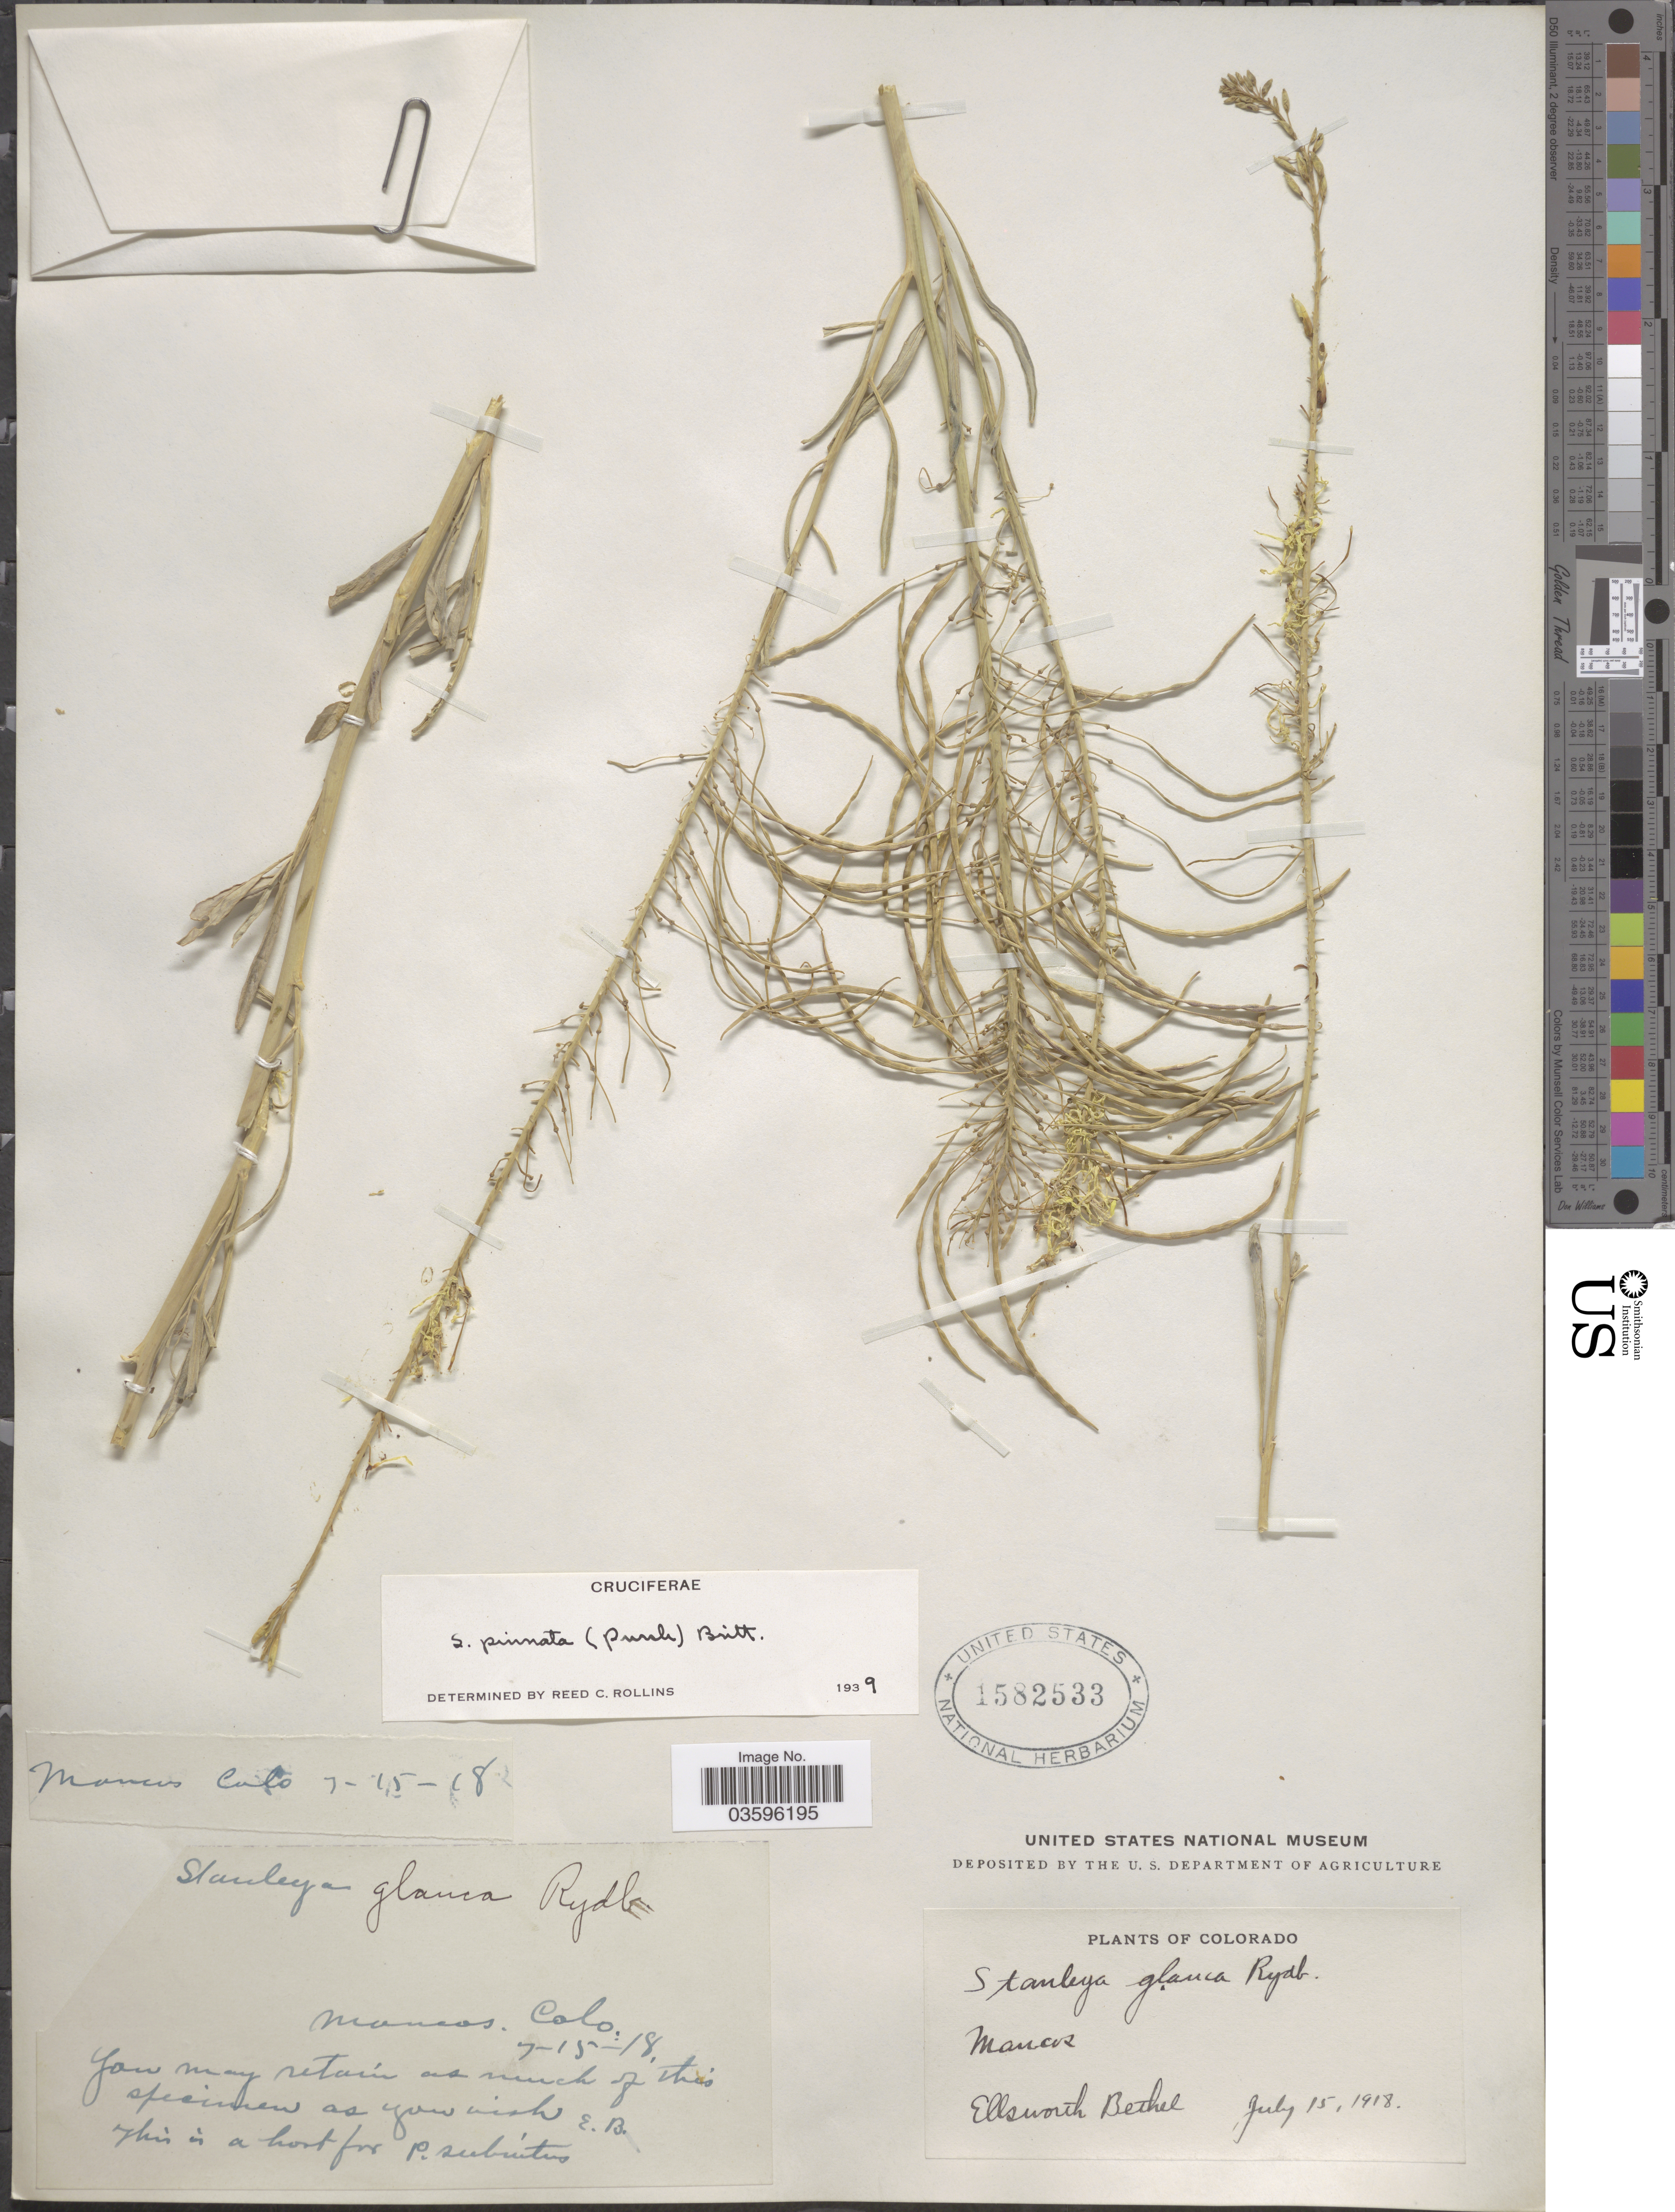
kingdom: Plantae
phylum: Tracheophyta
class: Magnoliopsida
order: Brassicales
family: Brassicaceae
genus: Stanleya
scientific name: Stanleya pinnata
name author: (Pursh) Britton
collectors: E. Bethel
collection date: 1918-07-15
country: United States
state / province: Colorado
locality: Mancos.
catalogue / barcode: US 1582533